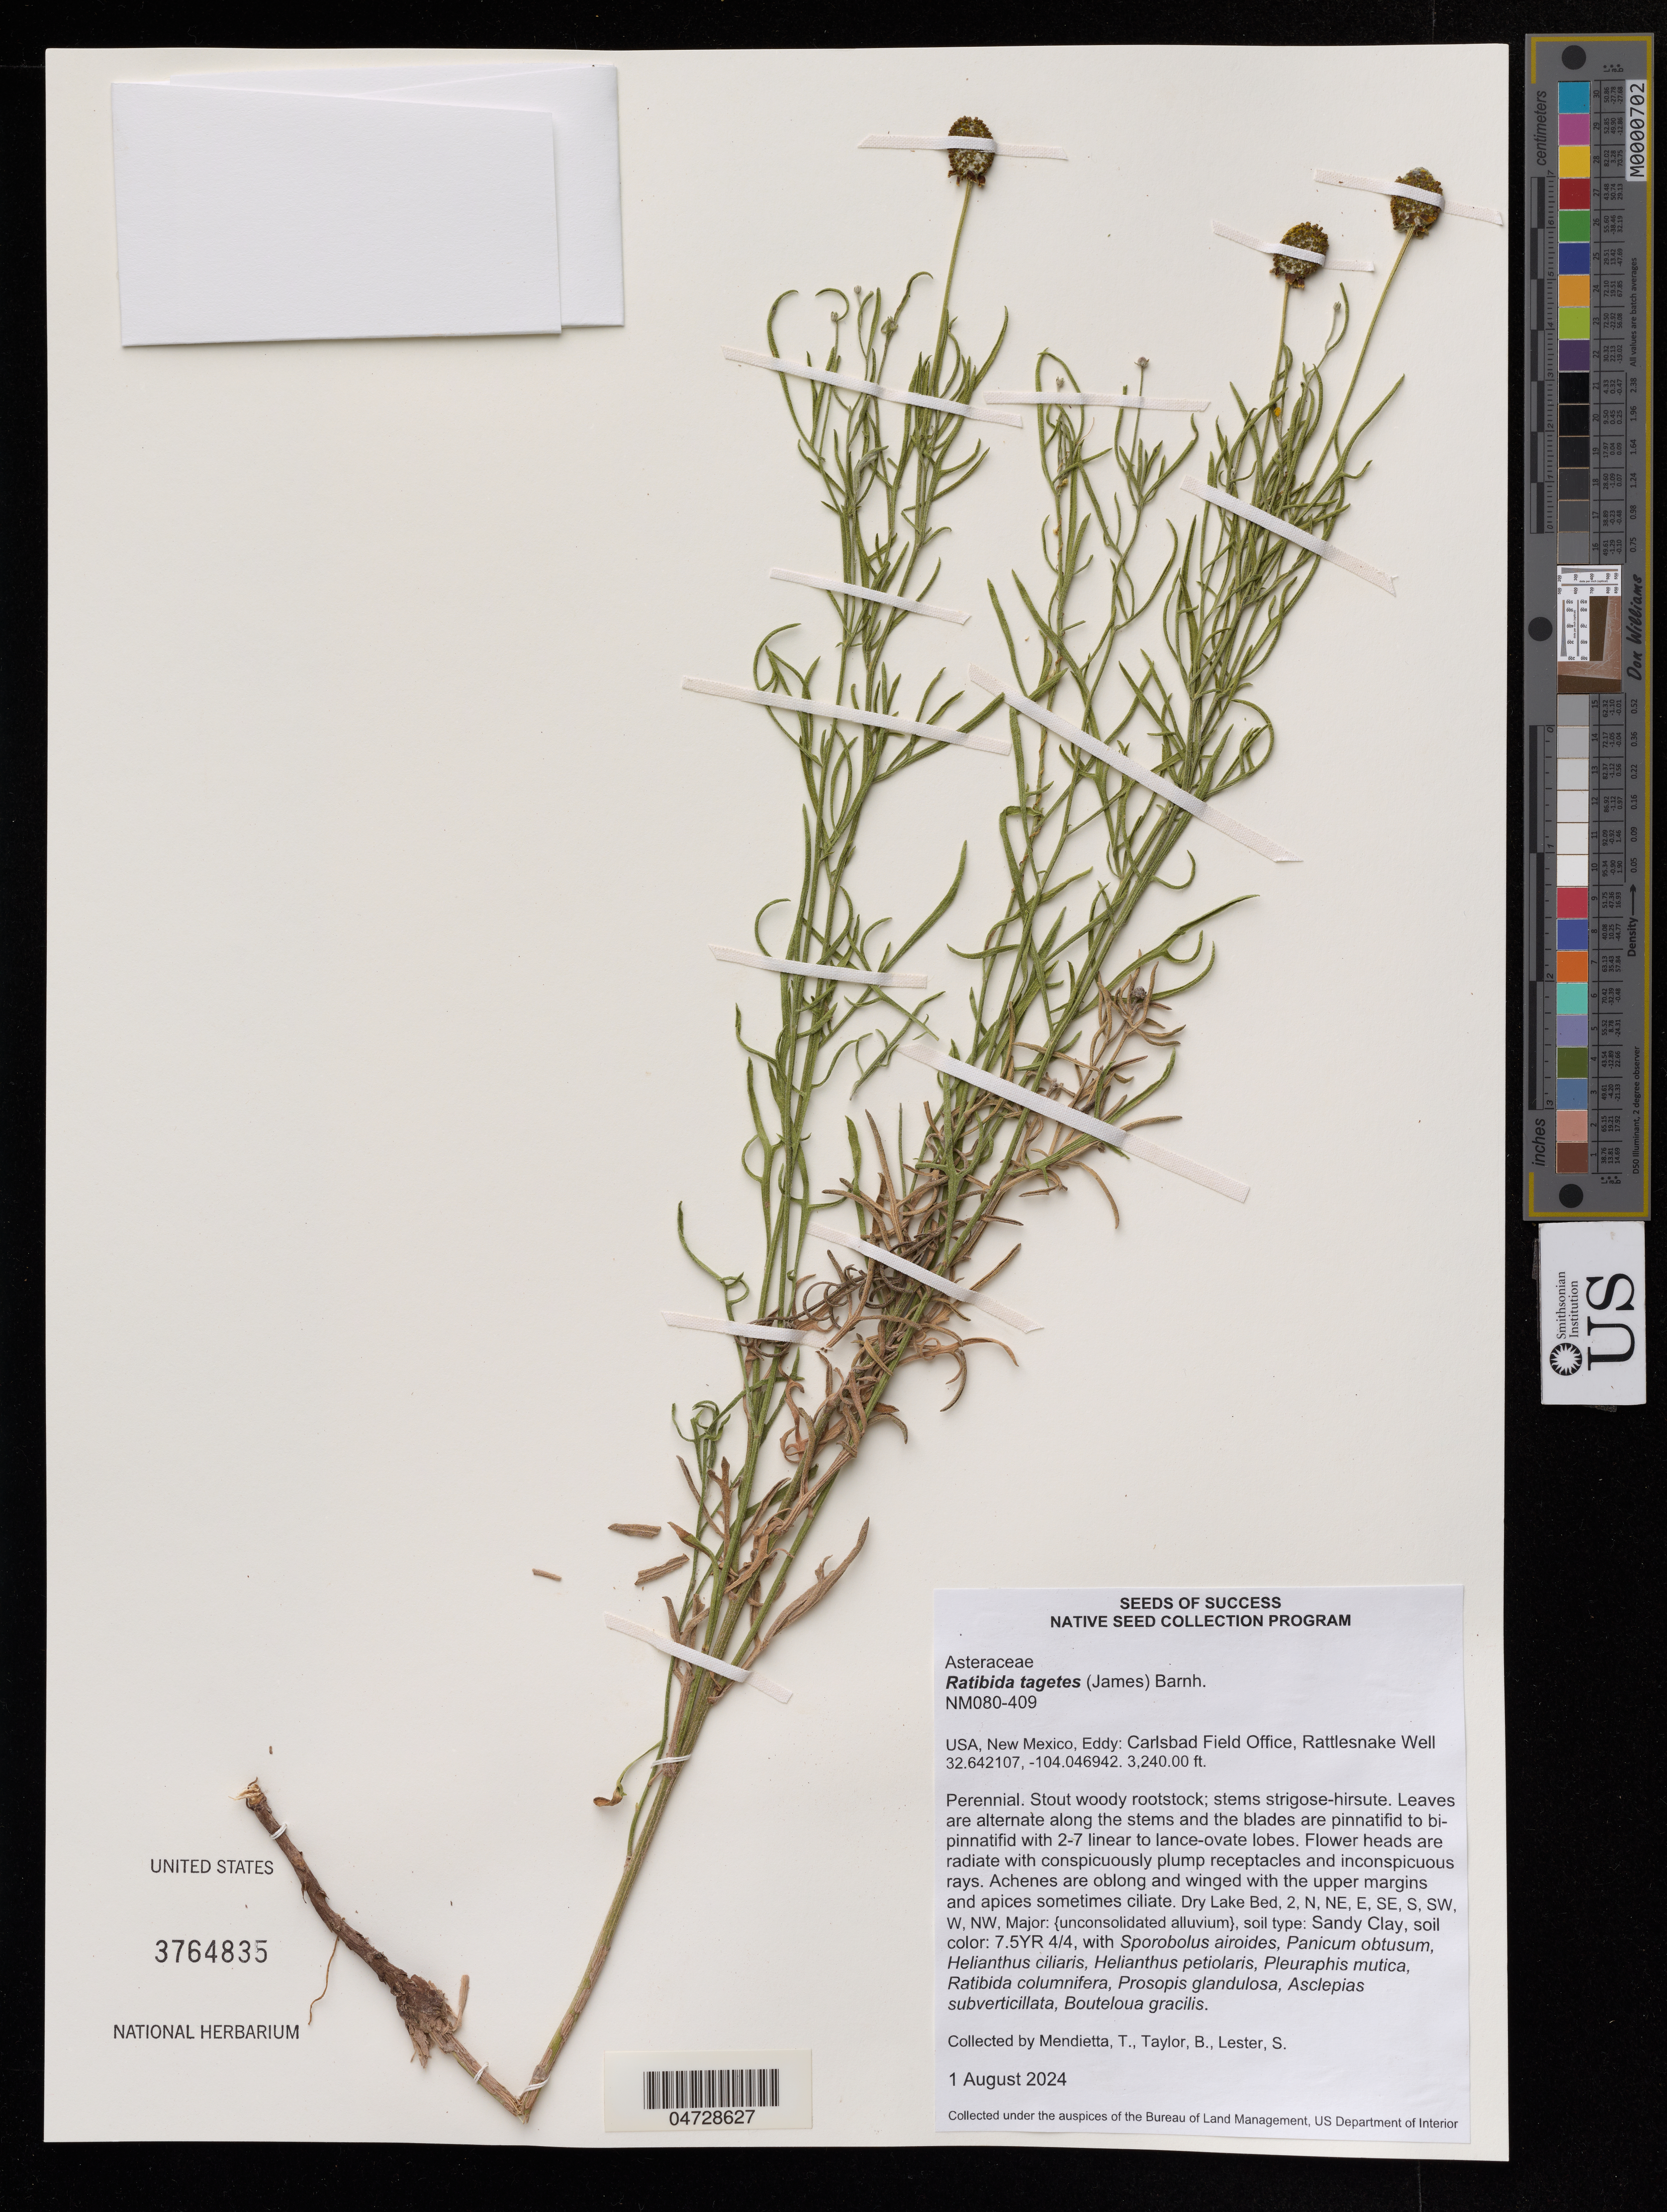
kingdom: Plantae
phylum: Tracheophyta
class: Magnoliopsida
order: Asterales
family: Asteraceae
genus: Ratibida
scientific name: Ratibida tagetes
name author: (James) Barnhart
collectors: T. Mendietta & B. Taylor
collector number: NM080-409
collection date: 2024-08-01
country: United States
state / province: New Mexico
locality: Eddy: Carlsbad Office, Rattlesnake Well.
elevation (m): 988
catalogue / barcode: US 3764835